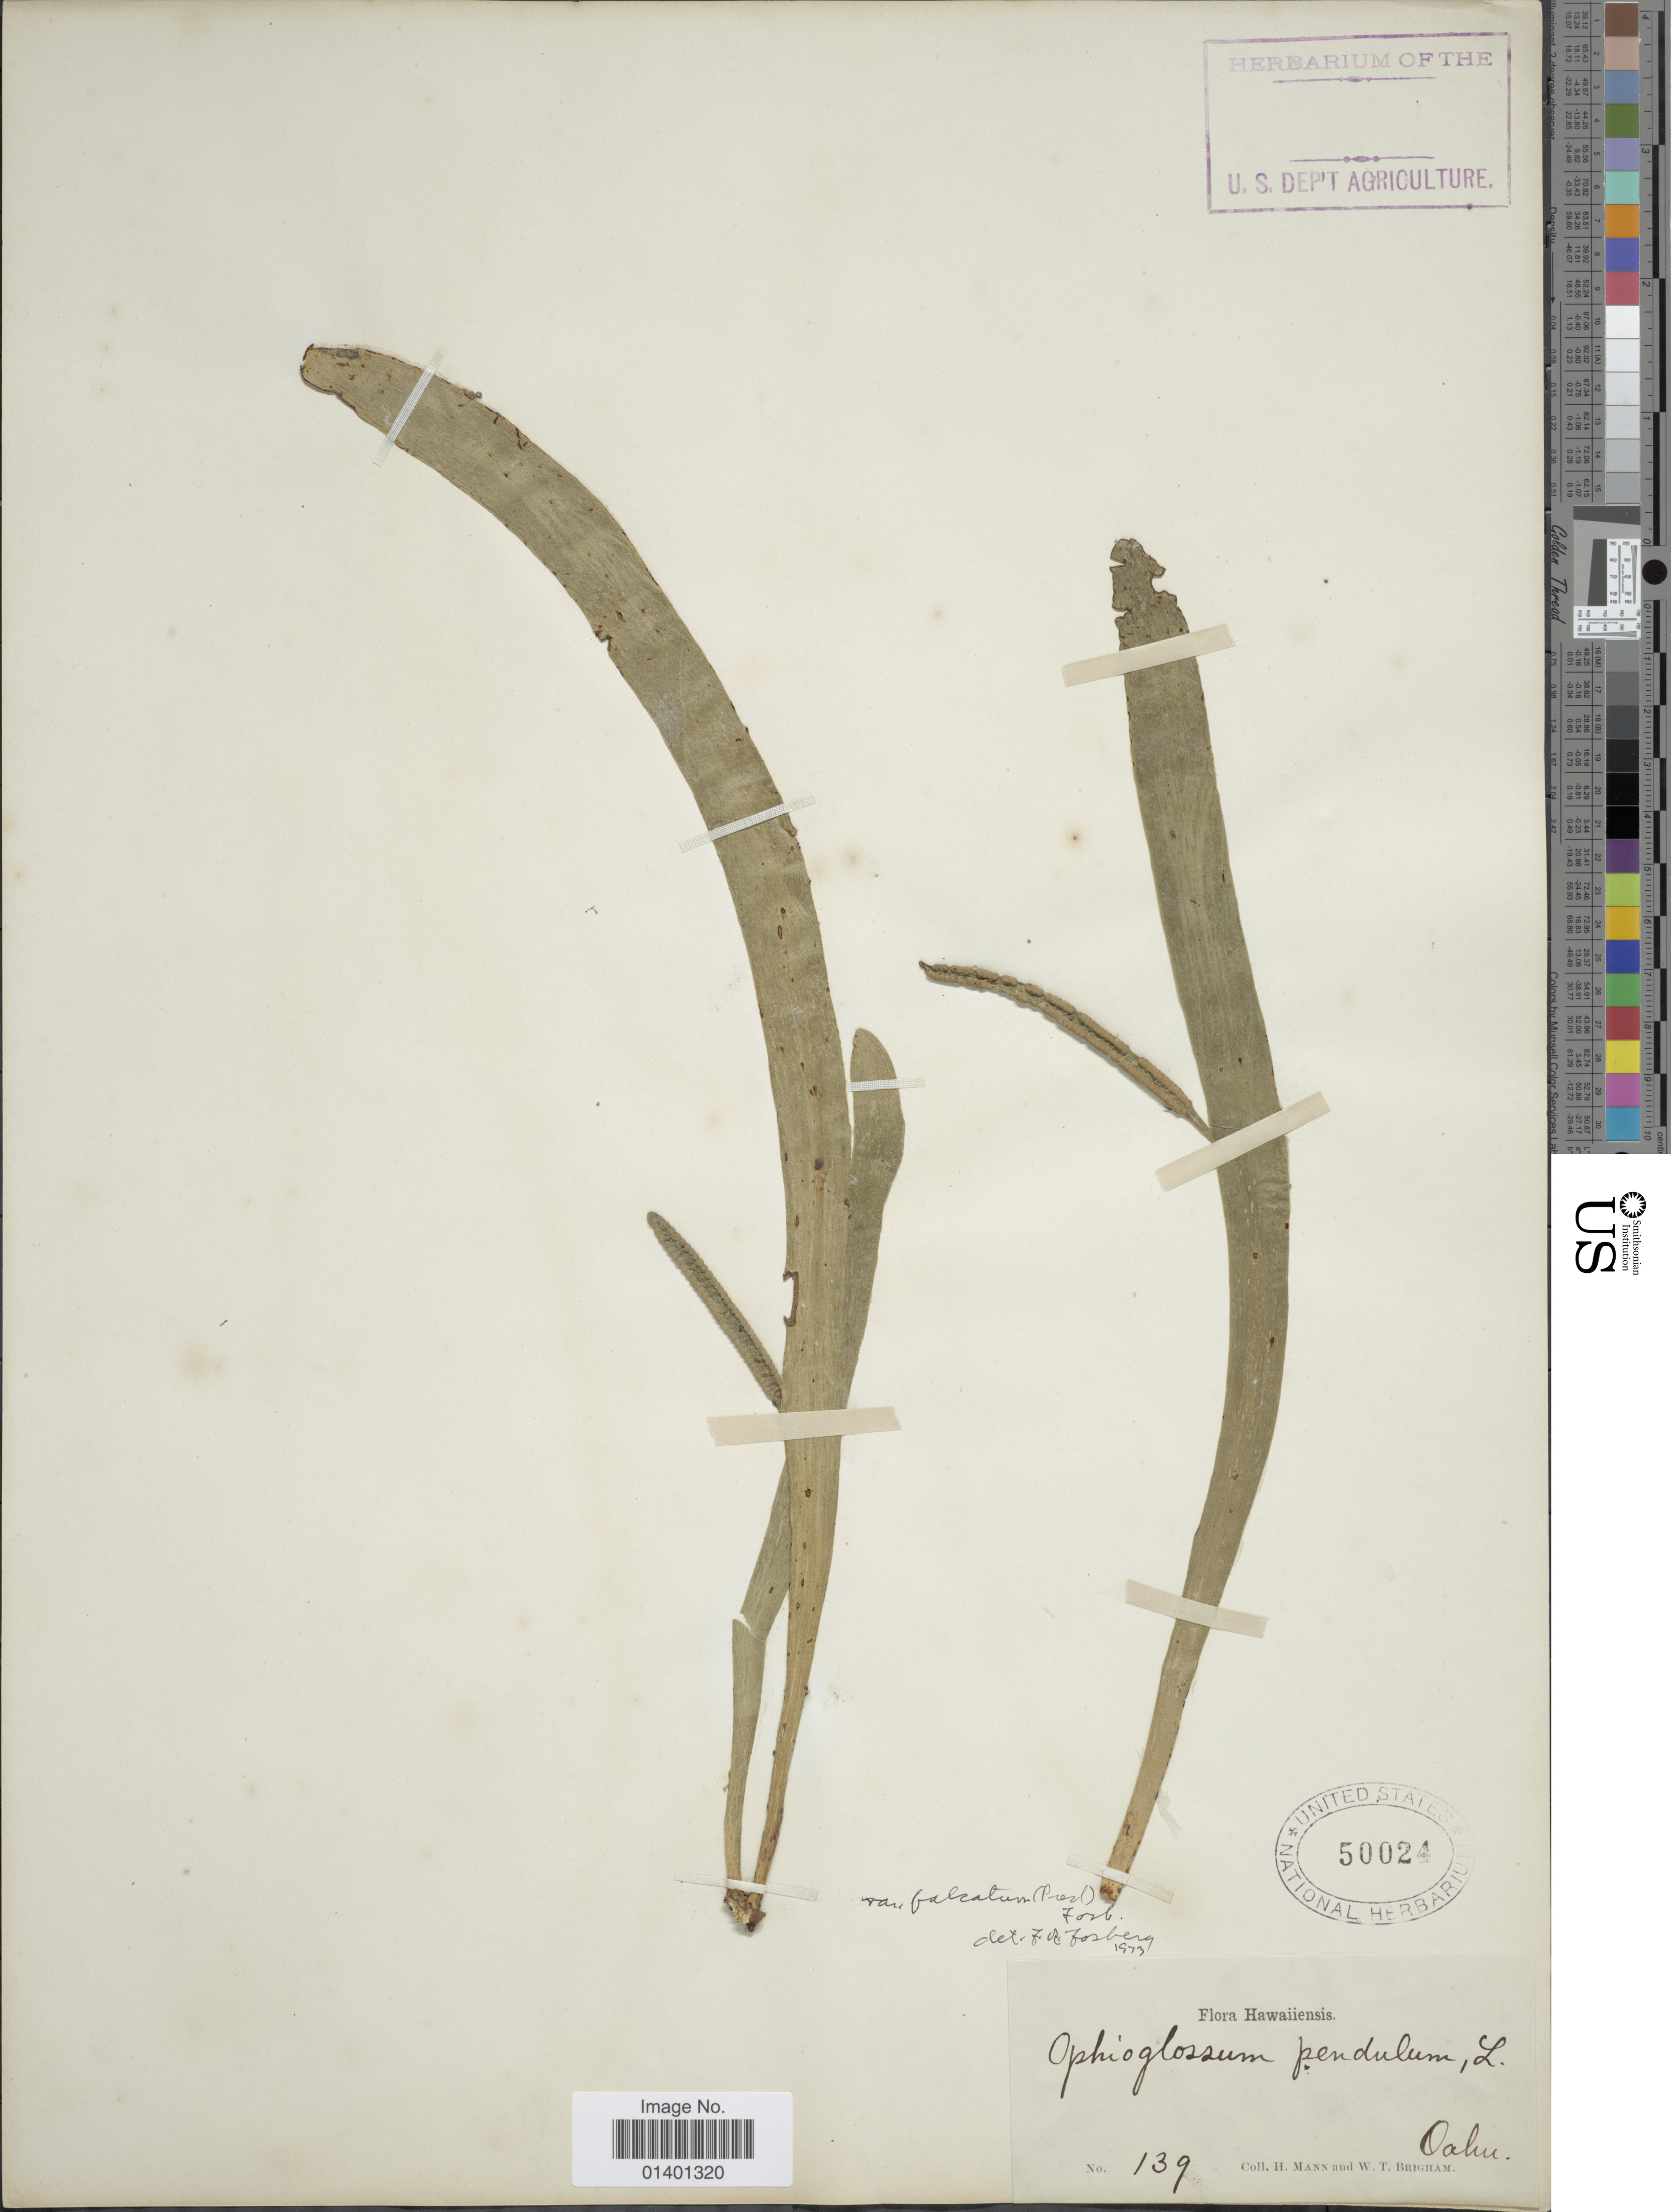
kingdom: Plantae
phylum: Tracheophyta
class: Polypodiopsida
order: Ophioglossales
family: Ophioglossaceae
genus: Ophioderma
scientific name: Ophioderma pendulum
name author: (L.) C. Presl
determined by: Wagner, W. L., (BOT), Smithsonian Institution - National Museum of Natural History (UNITED STATES)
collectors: H. Mann & W. T. Brigham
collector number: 139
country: United States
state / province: Hawaii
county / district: Honolulu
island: Oahu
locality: Oahu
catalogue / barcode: US 50024